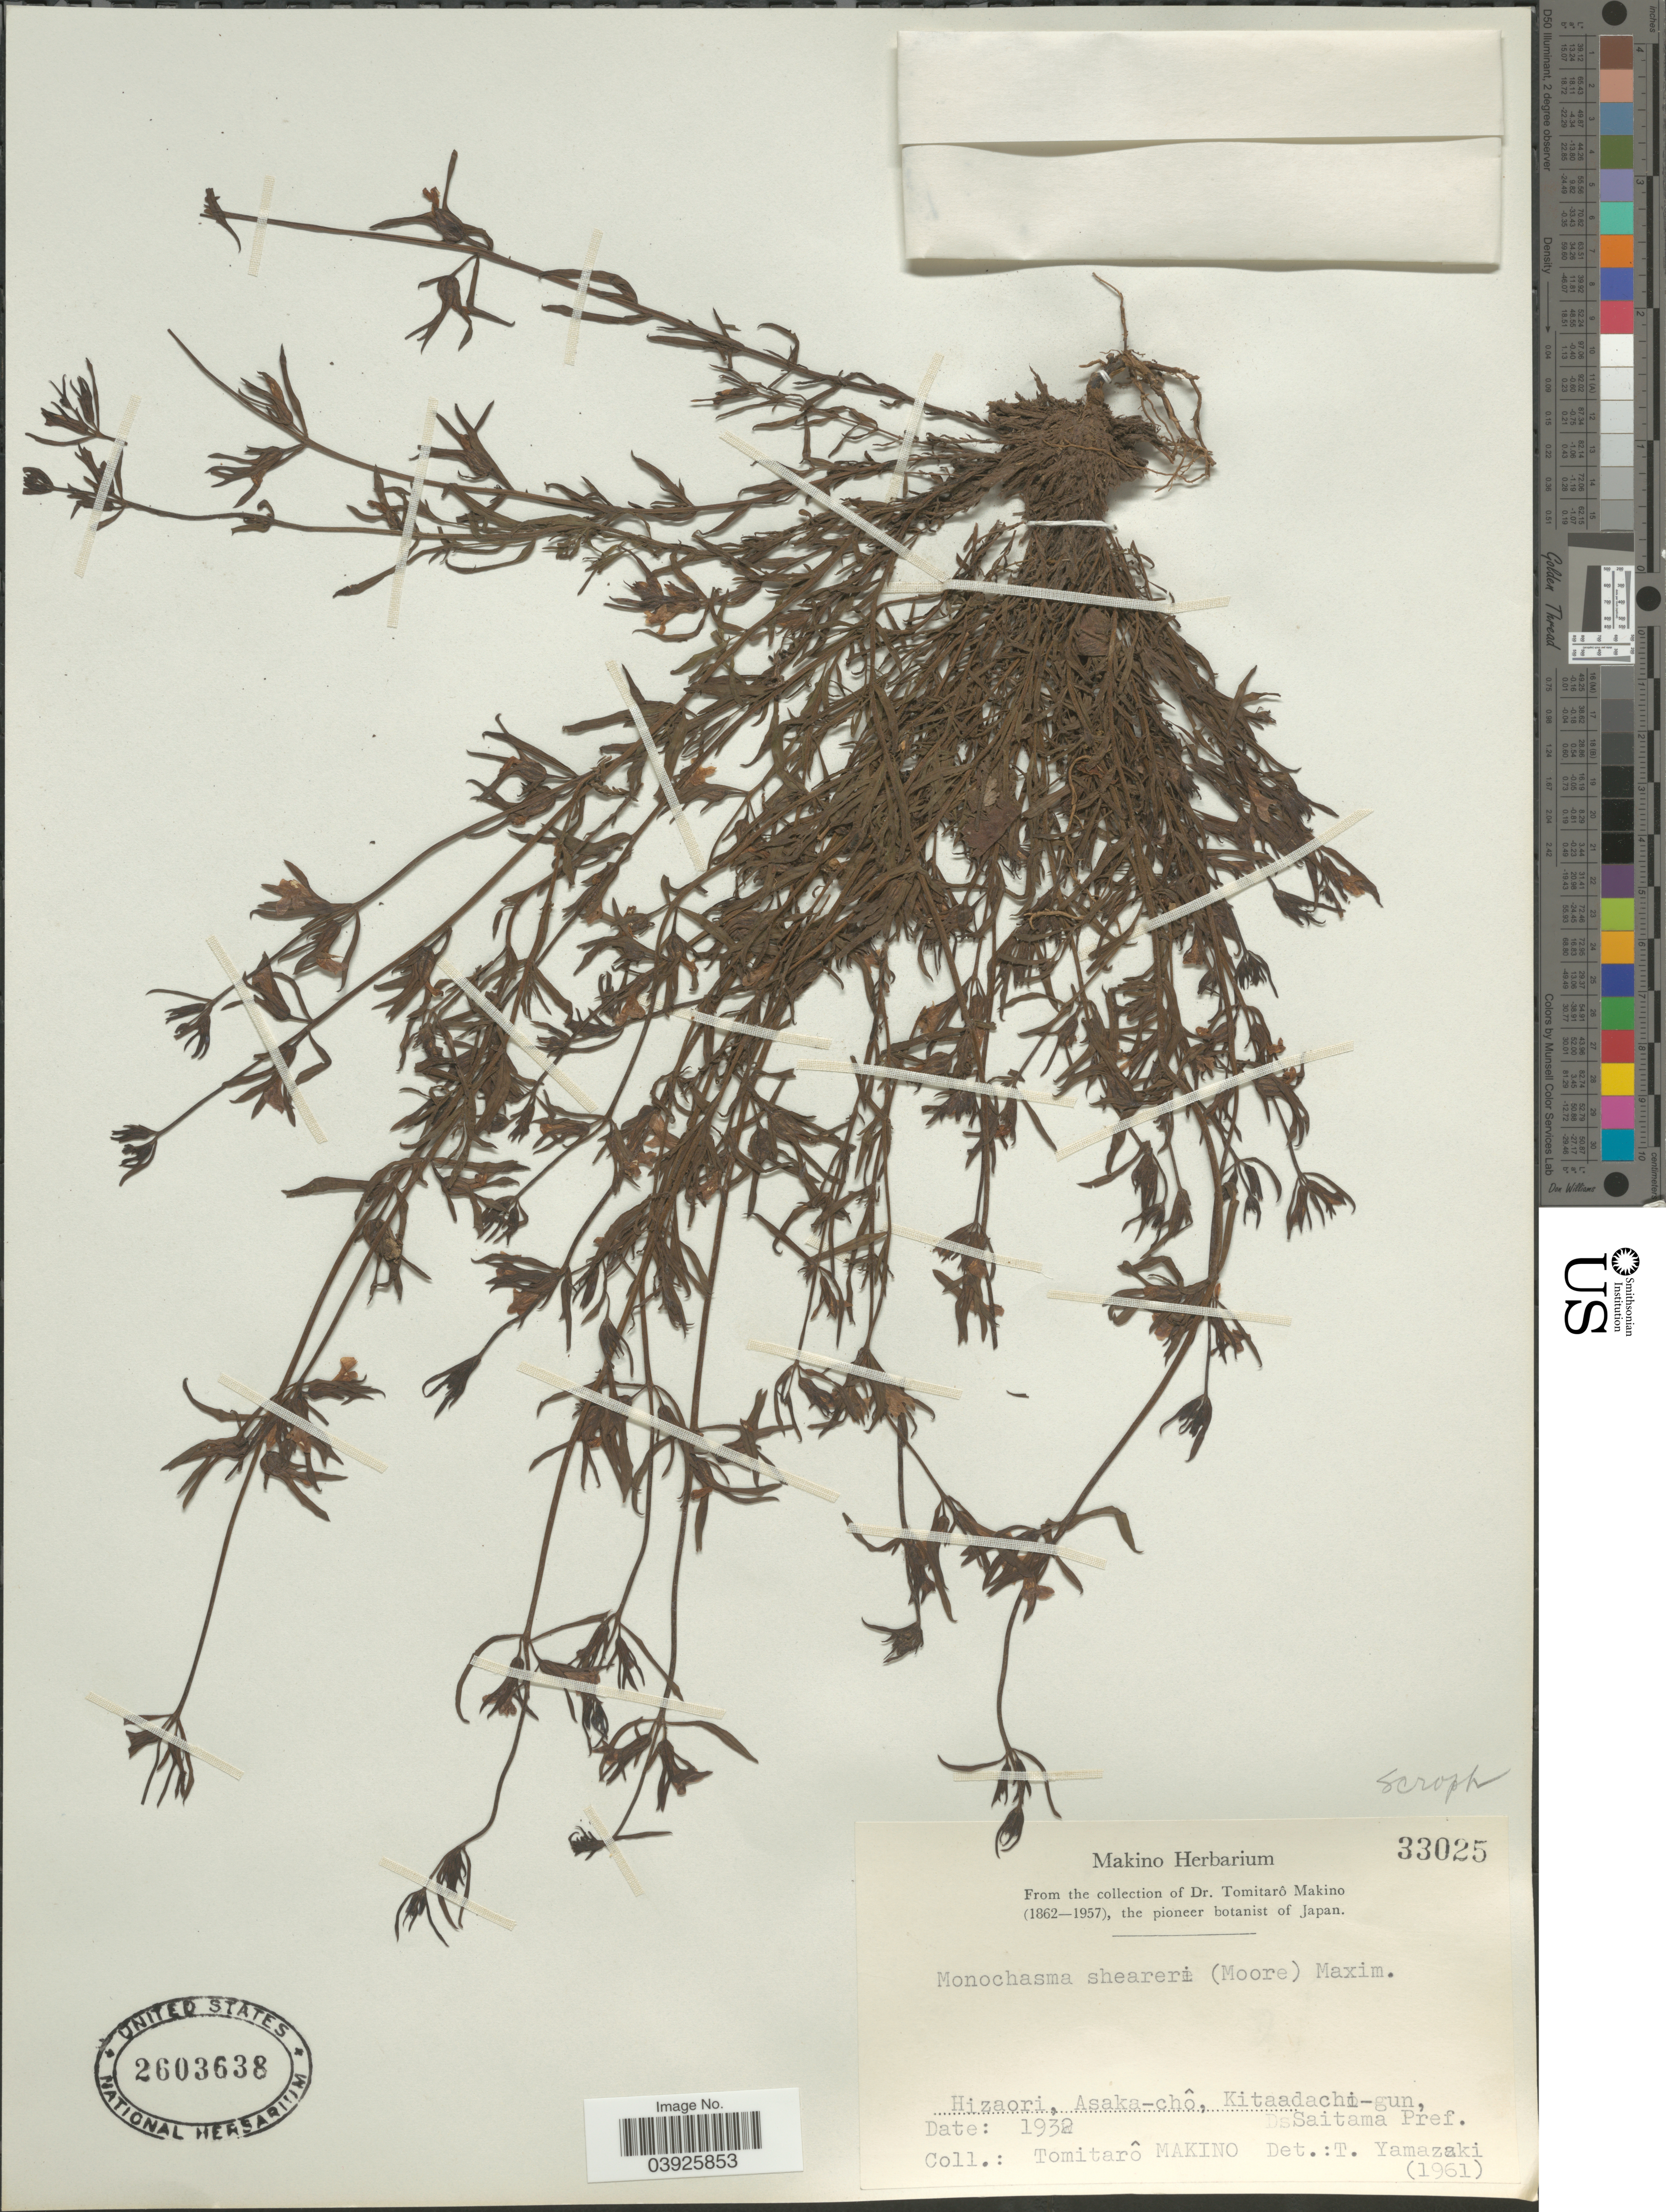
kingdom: Plantae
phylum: Tracheophyta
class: Magnoliopsida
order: Lamiales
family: Orobanchaceae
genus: Monochasma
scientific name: Monochasma sheareri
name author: (S. Moore) Maxim. ex Franch. & Sav.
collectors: T. Makino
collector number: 33025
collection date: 1932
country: Japan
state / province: Saitama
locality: Hizaori, Asaka-chô, Kitaadachi-gun, Saitama Pref.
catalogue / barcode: US 2603638